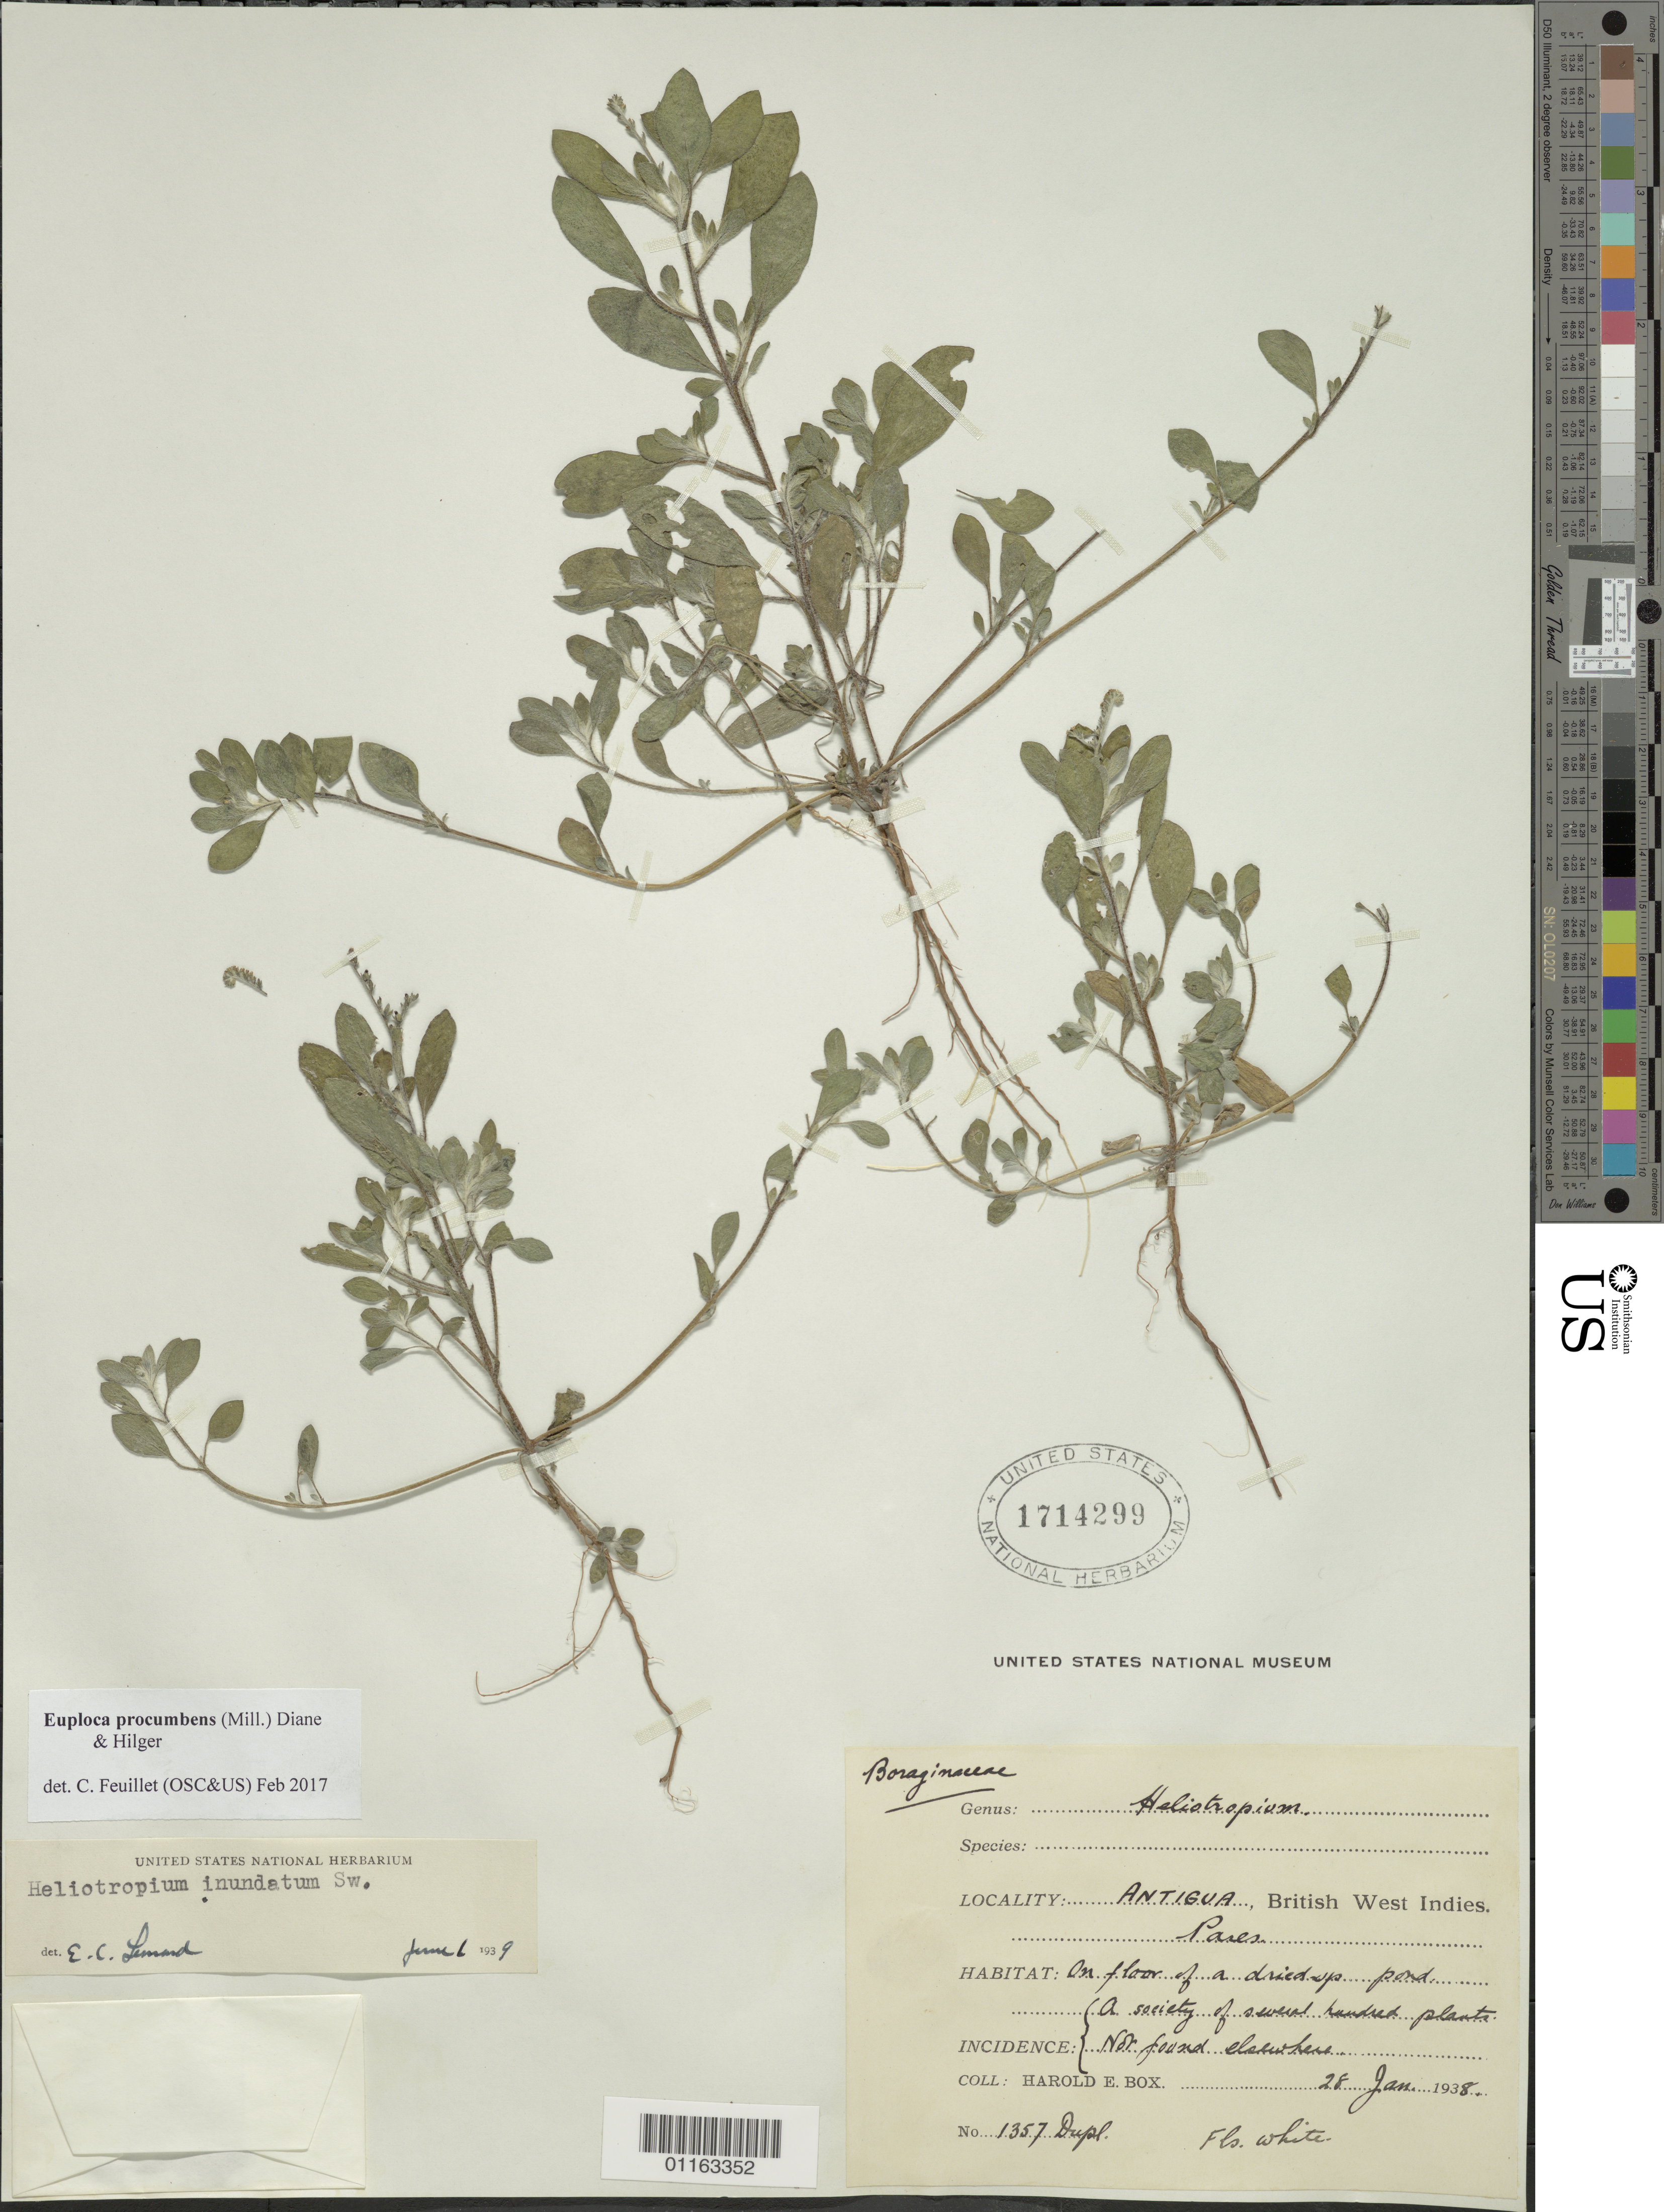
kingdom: Plantae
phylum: Tracheophyta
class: Magnoliopsida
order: Boraginales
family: Heliotropiaceae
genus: Euploca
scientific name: Euploca procumbens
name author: (Mill.) Diane & Hilger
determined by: Feuillet, C.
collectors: H. E. Box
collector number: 1357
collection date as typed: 28 Jan 1938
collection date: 1938-01-28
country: Antigua and Barbuda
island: Antigua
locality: Pares; on floor of dried pond; a society of several hundred plants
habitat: On floor of dried up pond. A society fo several hundred plants.Not found elsewhere.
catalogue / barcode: US 1714299